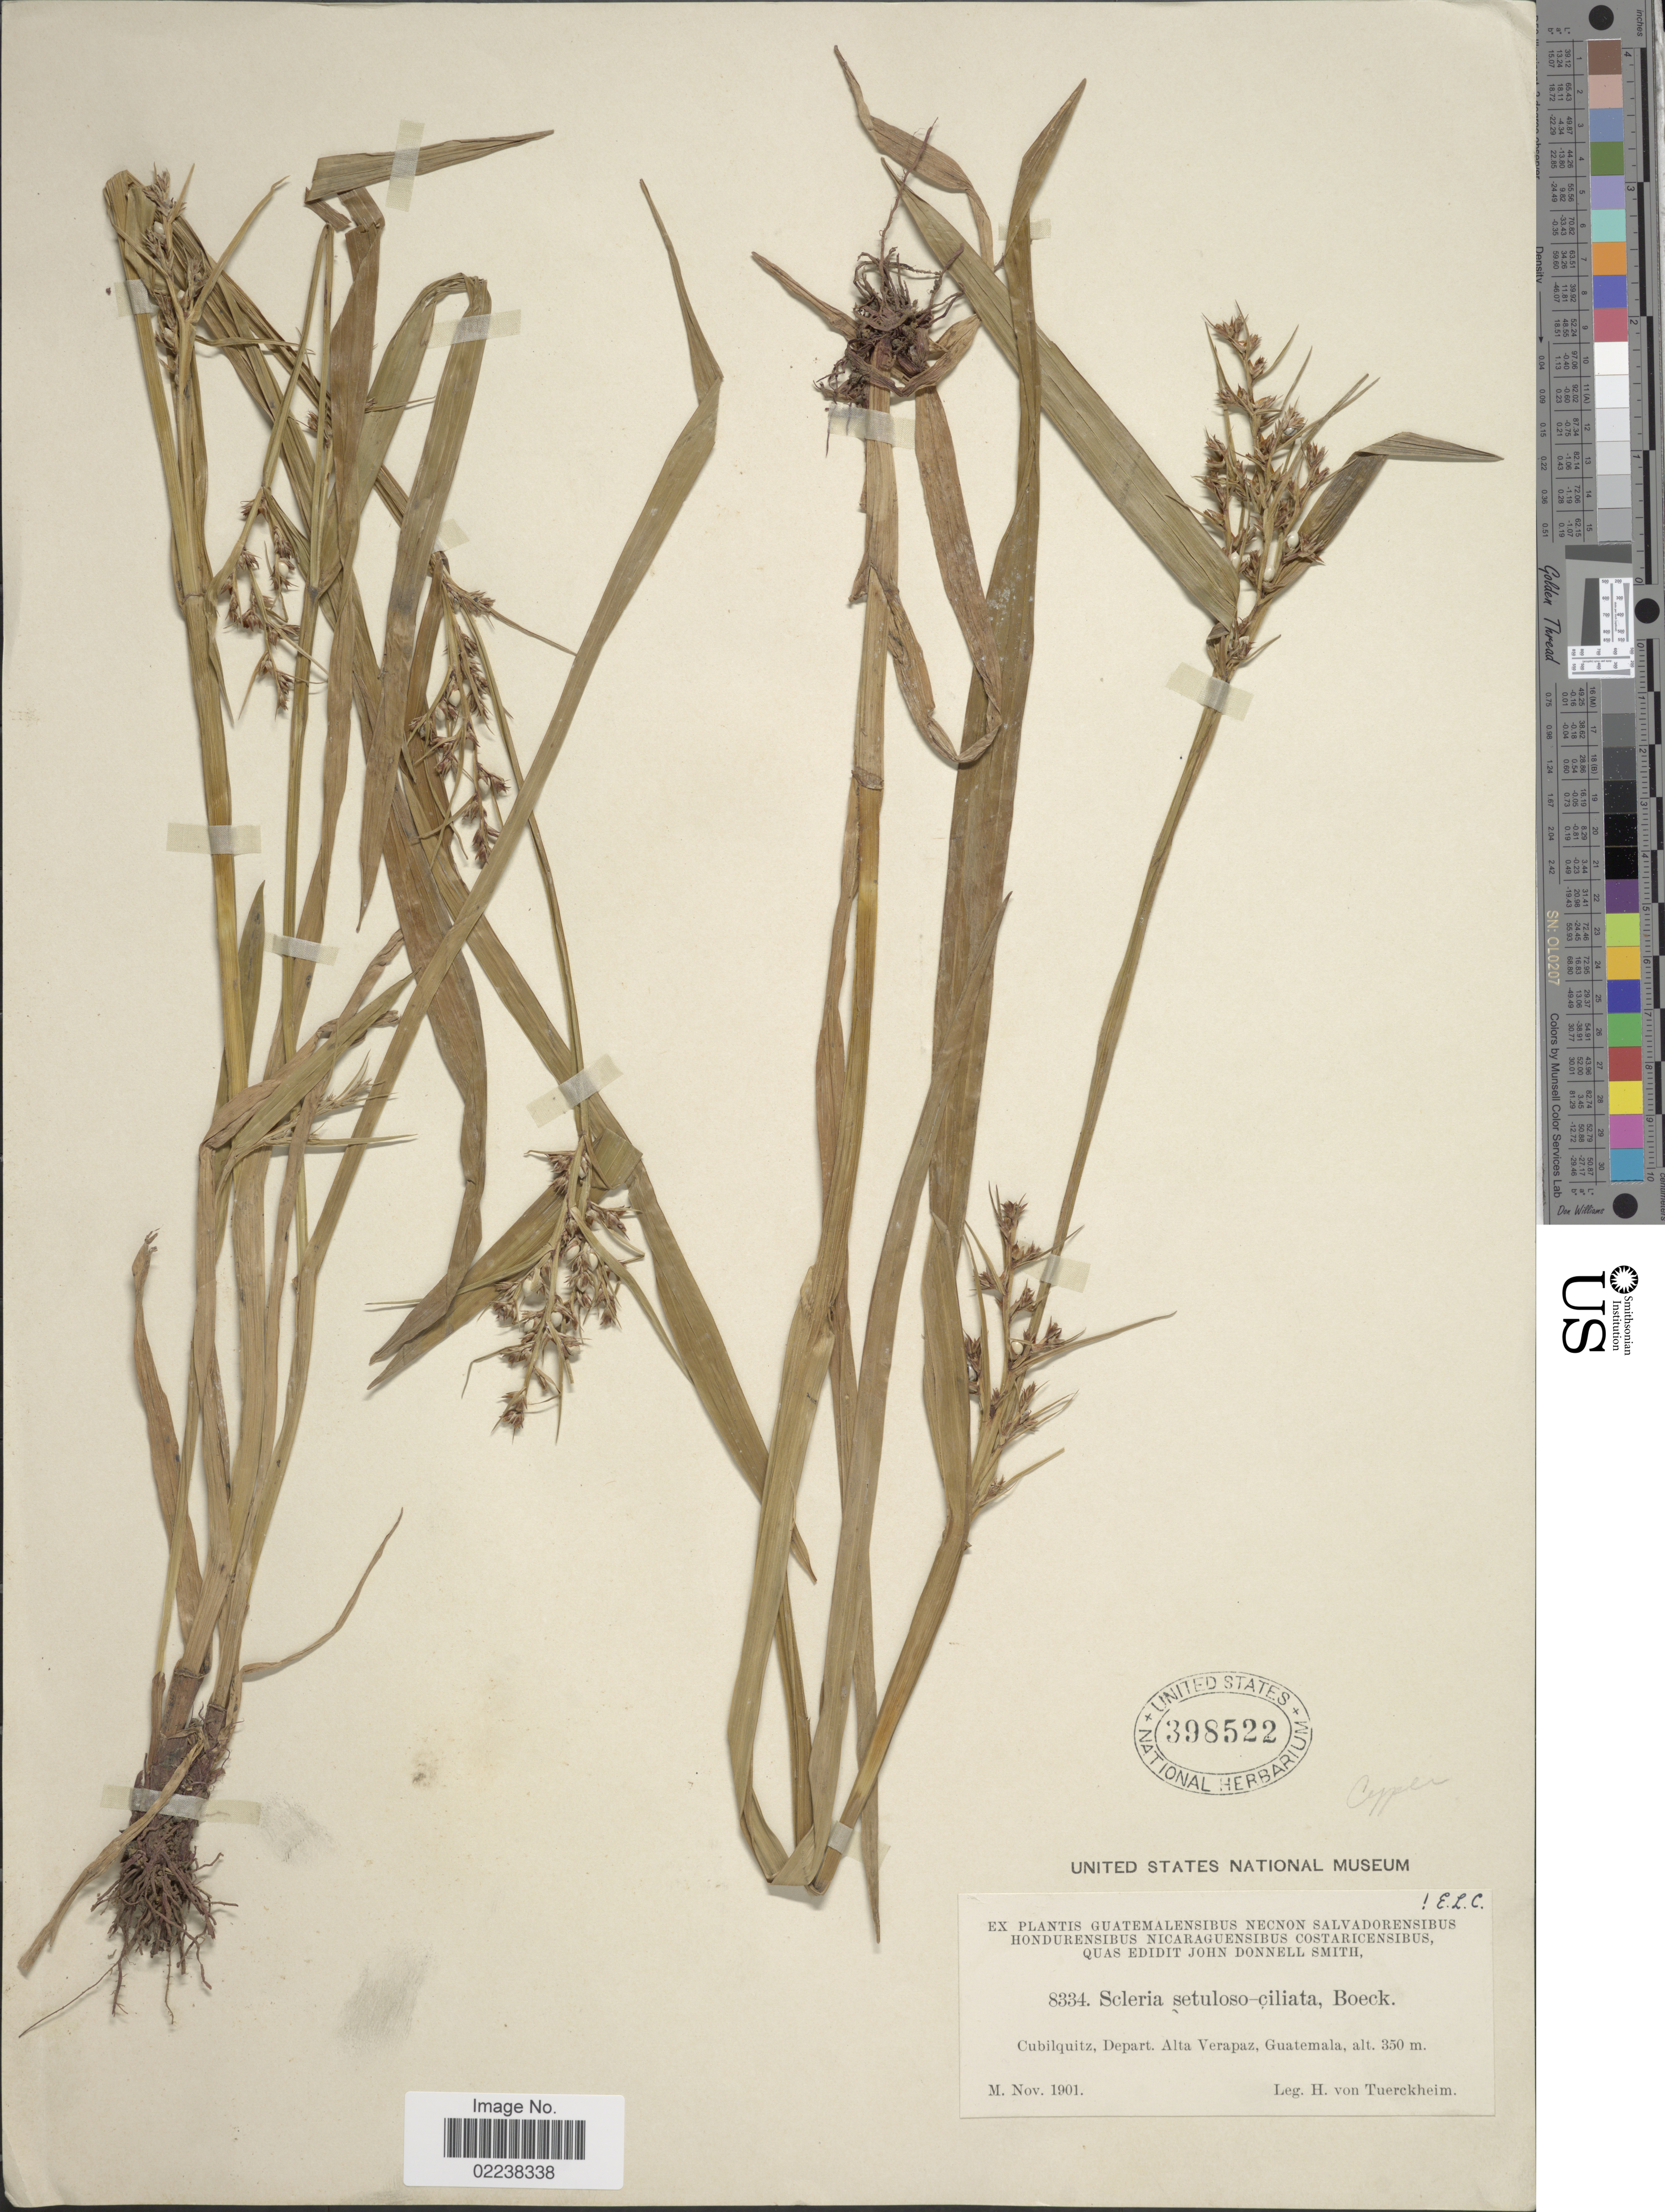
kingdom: Plantae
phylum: Tracheophyta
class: Liliopsida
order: Poales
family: Cyperaceae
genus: Scleria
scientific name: Scleria setulosociliata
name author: Boeckeler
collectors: H. von Türckheim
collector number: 8334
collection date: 1901-11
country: Guatemala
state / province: Alta Verapaz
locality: Cubilquitz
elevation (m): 350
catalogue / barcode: US 398522